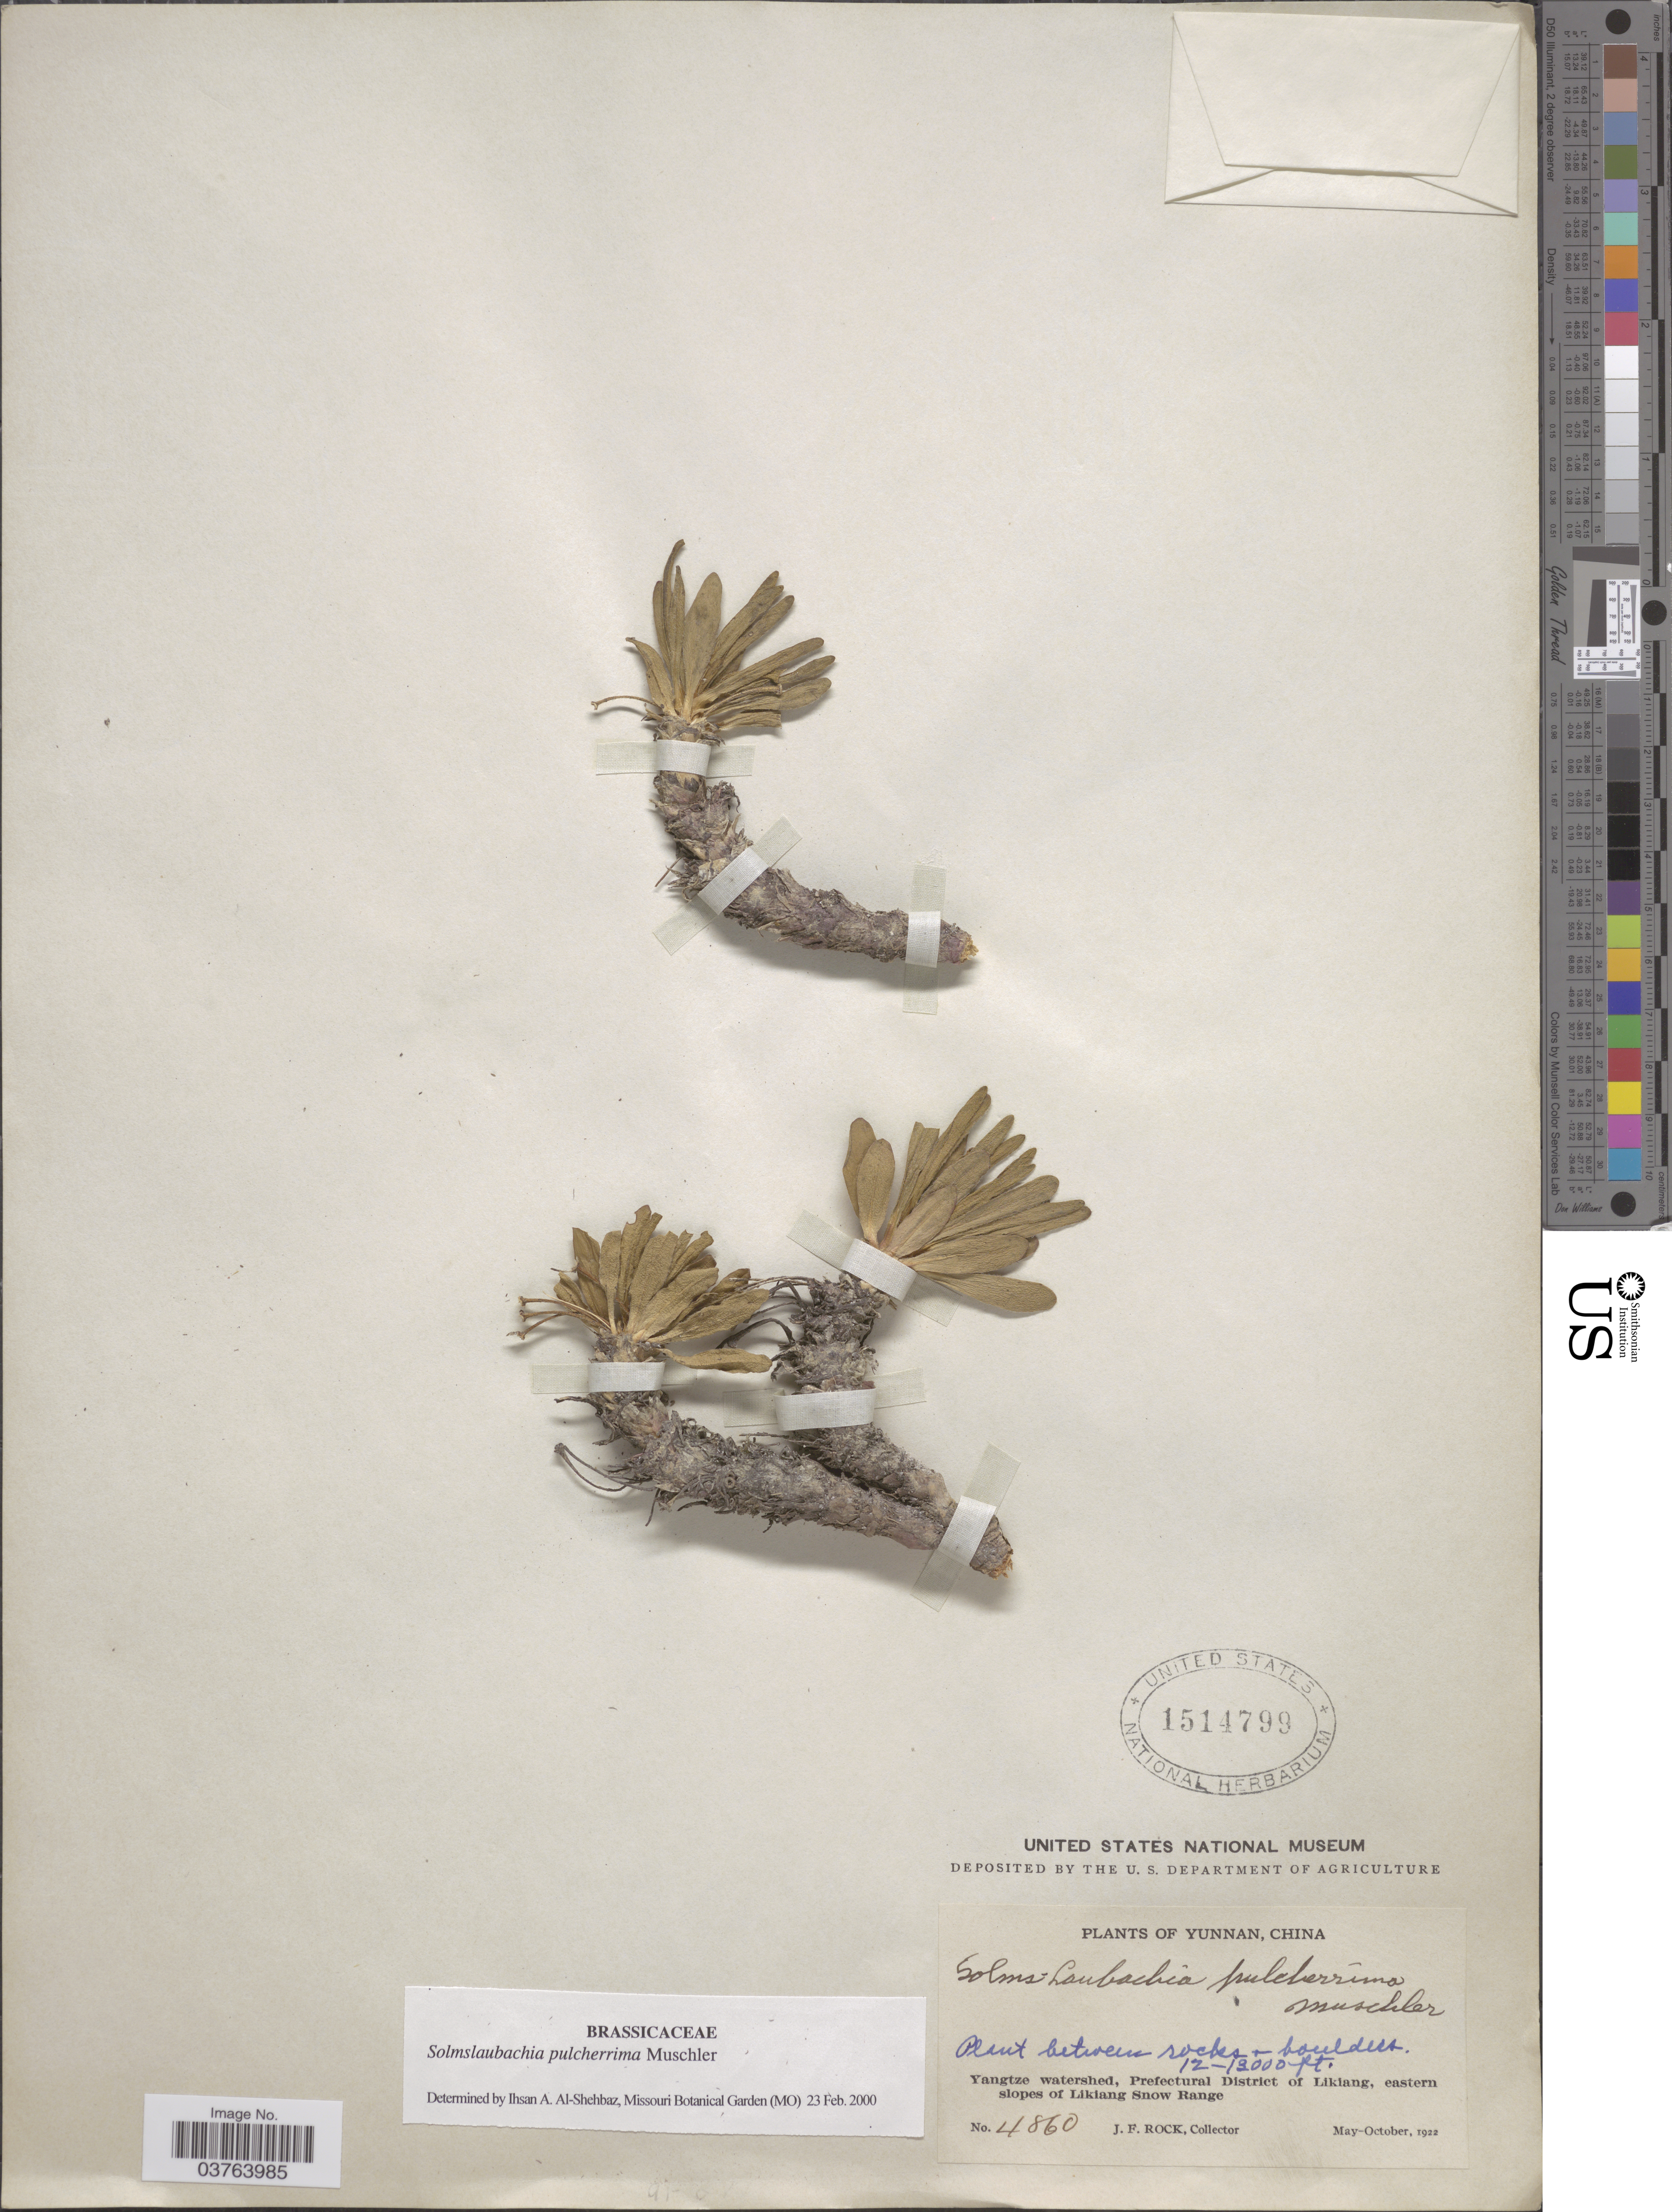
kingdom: Plantae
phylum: Tracheophyta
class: Magnoliopsida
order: Brassicales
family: Brassicaceae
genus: Solms-Laubachia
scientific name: Solms-laubachia pulcherrima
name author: Muschl.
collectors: J. Rock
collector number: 4860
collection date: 1922-05/1922-10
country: China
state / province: Yunnan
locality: Yangtze watershed, Prefectural District of Likiang, eastern slopes of Likiang Snow Range.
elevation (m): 3658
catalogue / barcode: US 1514799